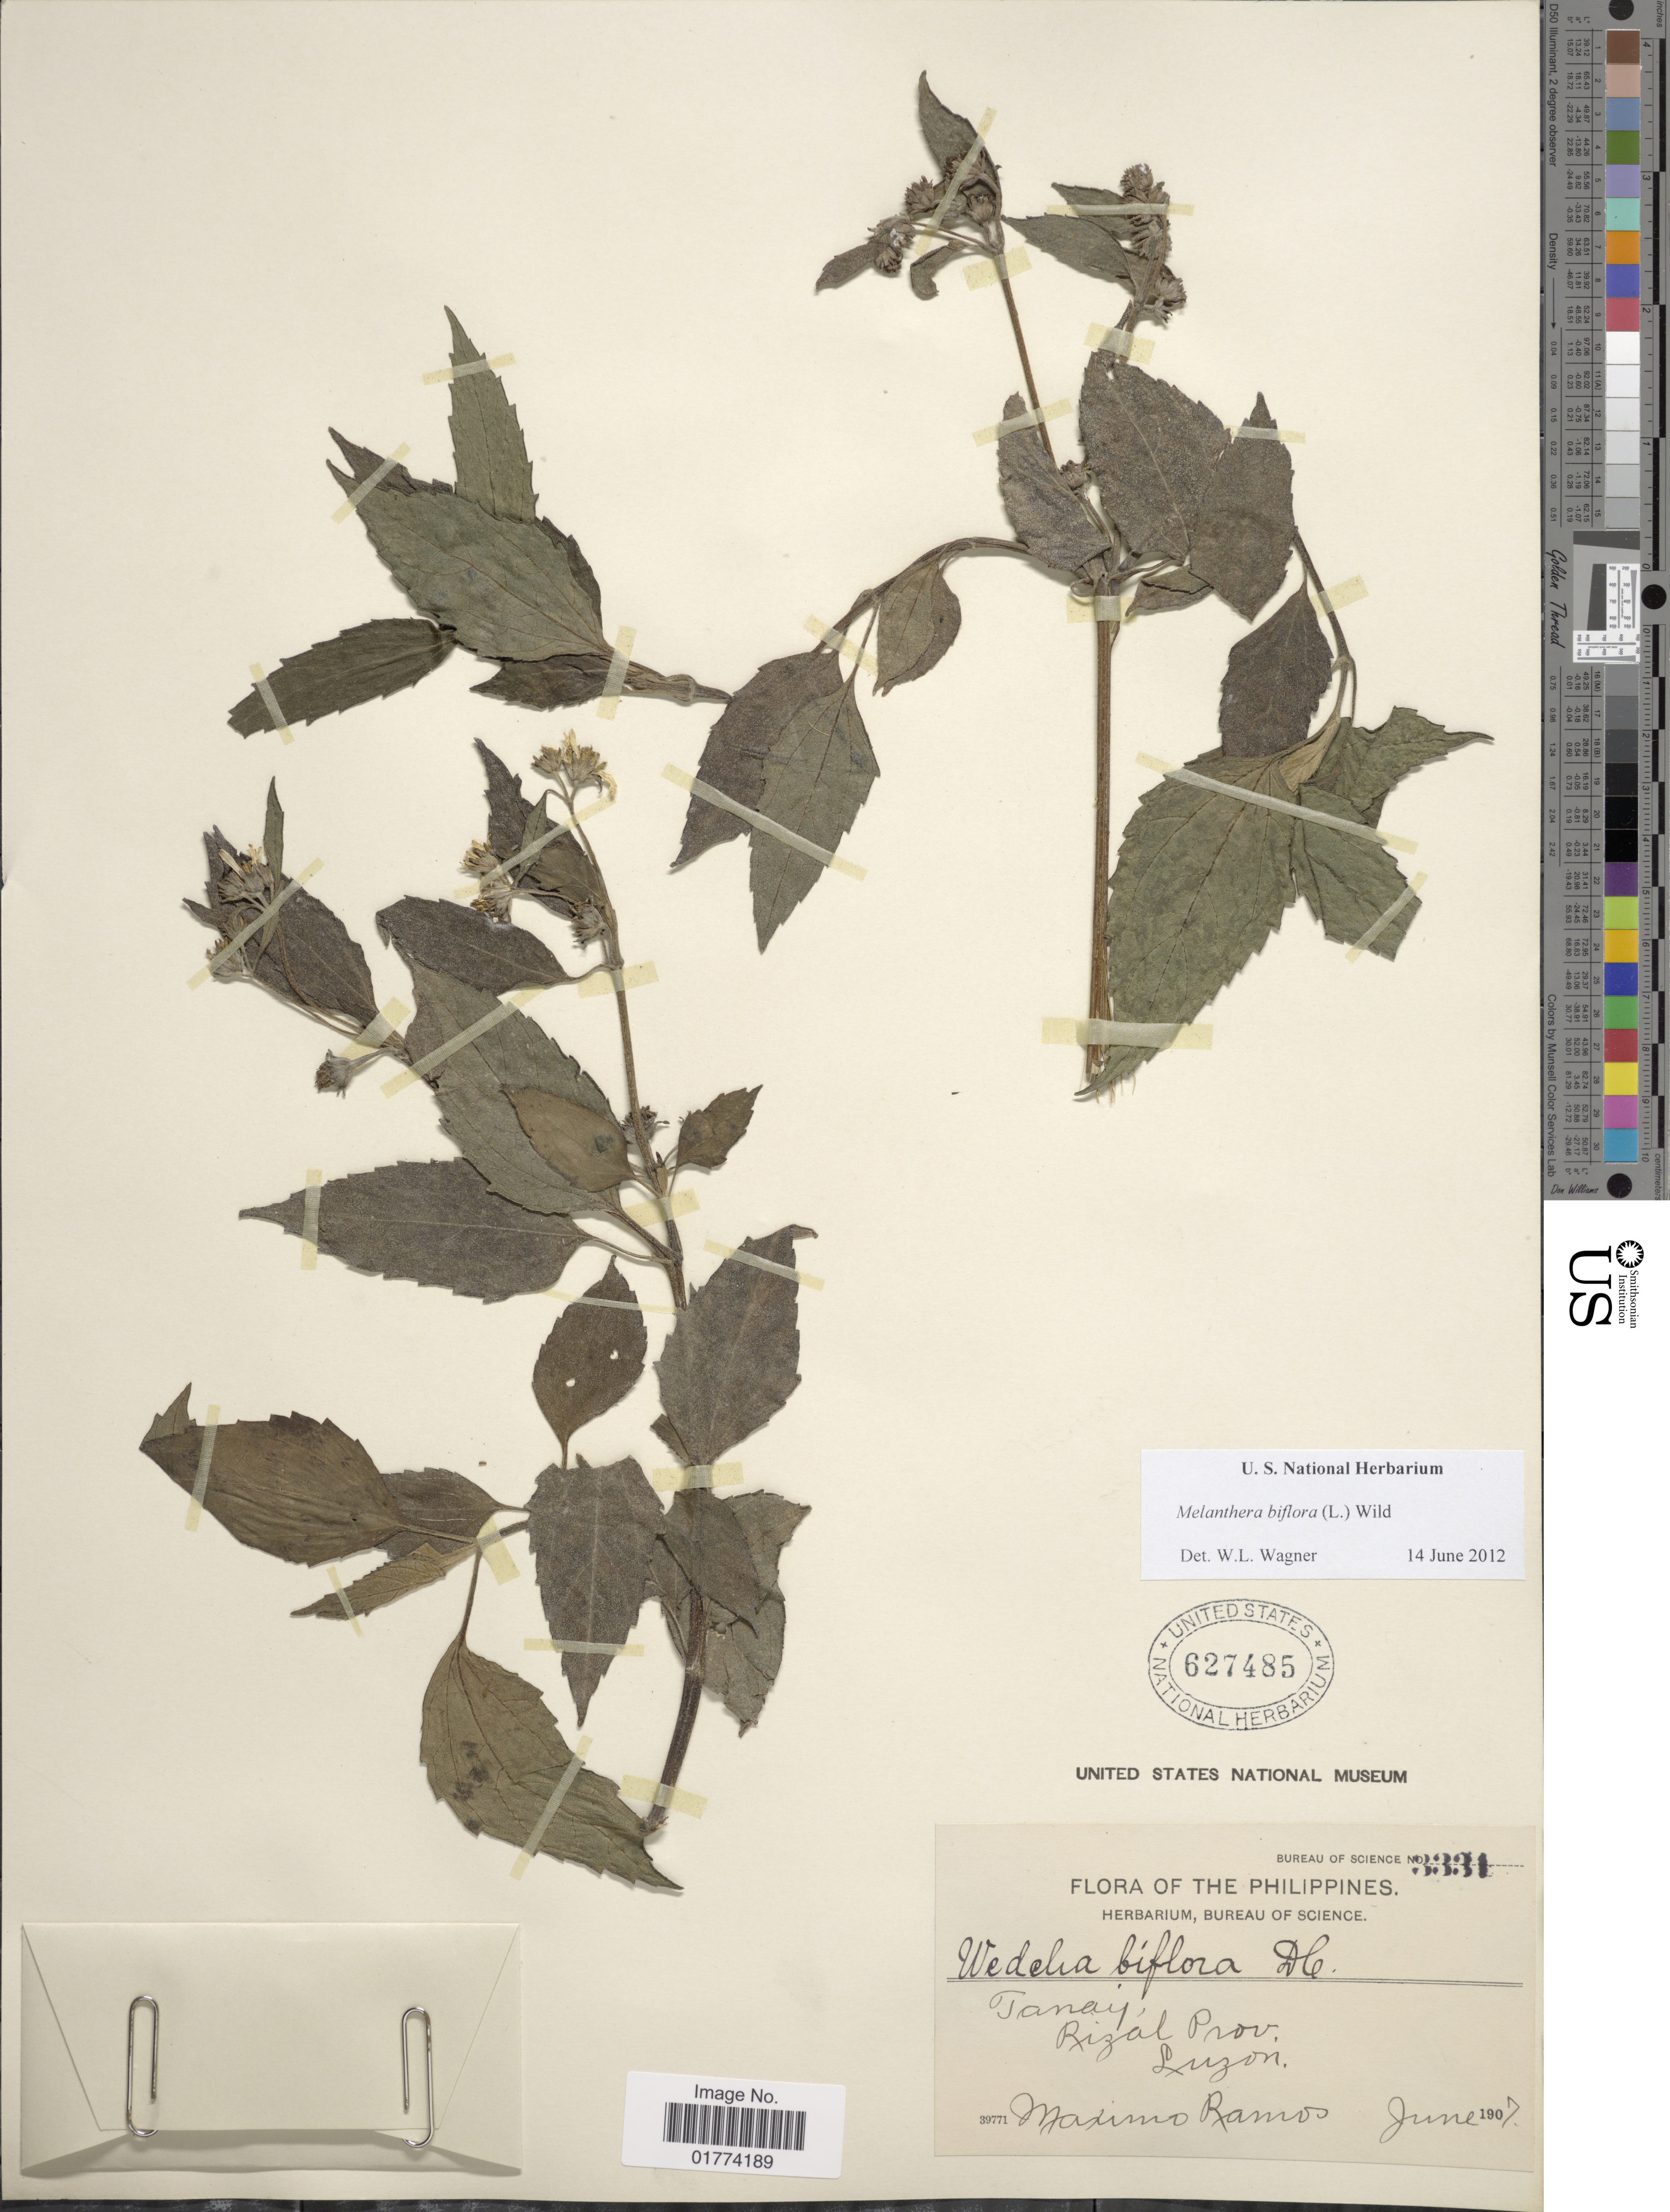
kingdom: Plantae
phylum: Tracheophyta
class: Magnoliopsida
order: Asterales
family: Asteraceae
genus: Wollastonia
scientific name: Wollastonia biflora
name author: (L.) DC.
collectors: M. Ramos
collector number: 3331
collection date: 1907-06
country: Philippines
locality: Tanay, Rizal Prov., Luzon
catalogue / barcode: US 627485